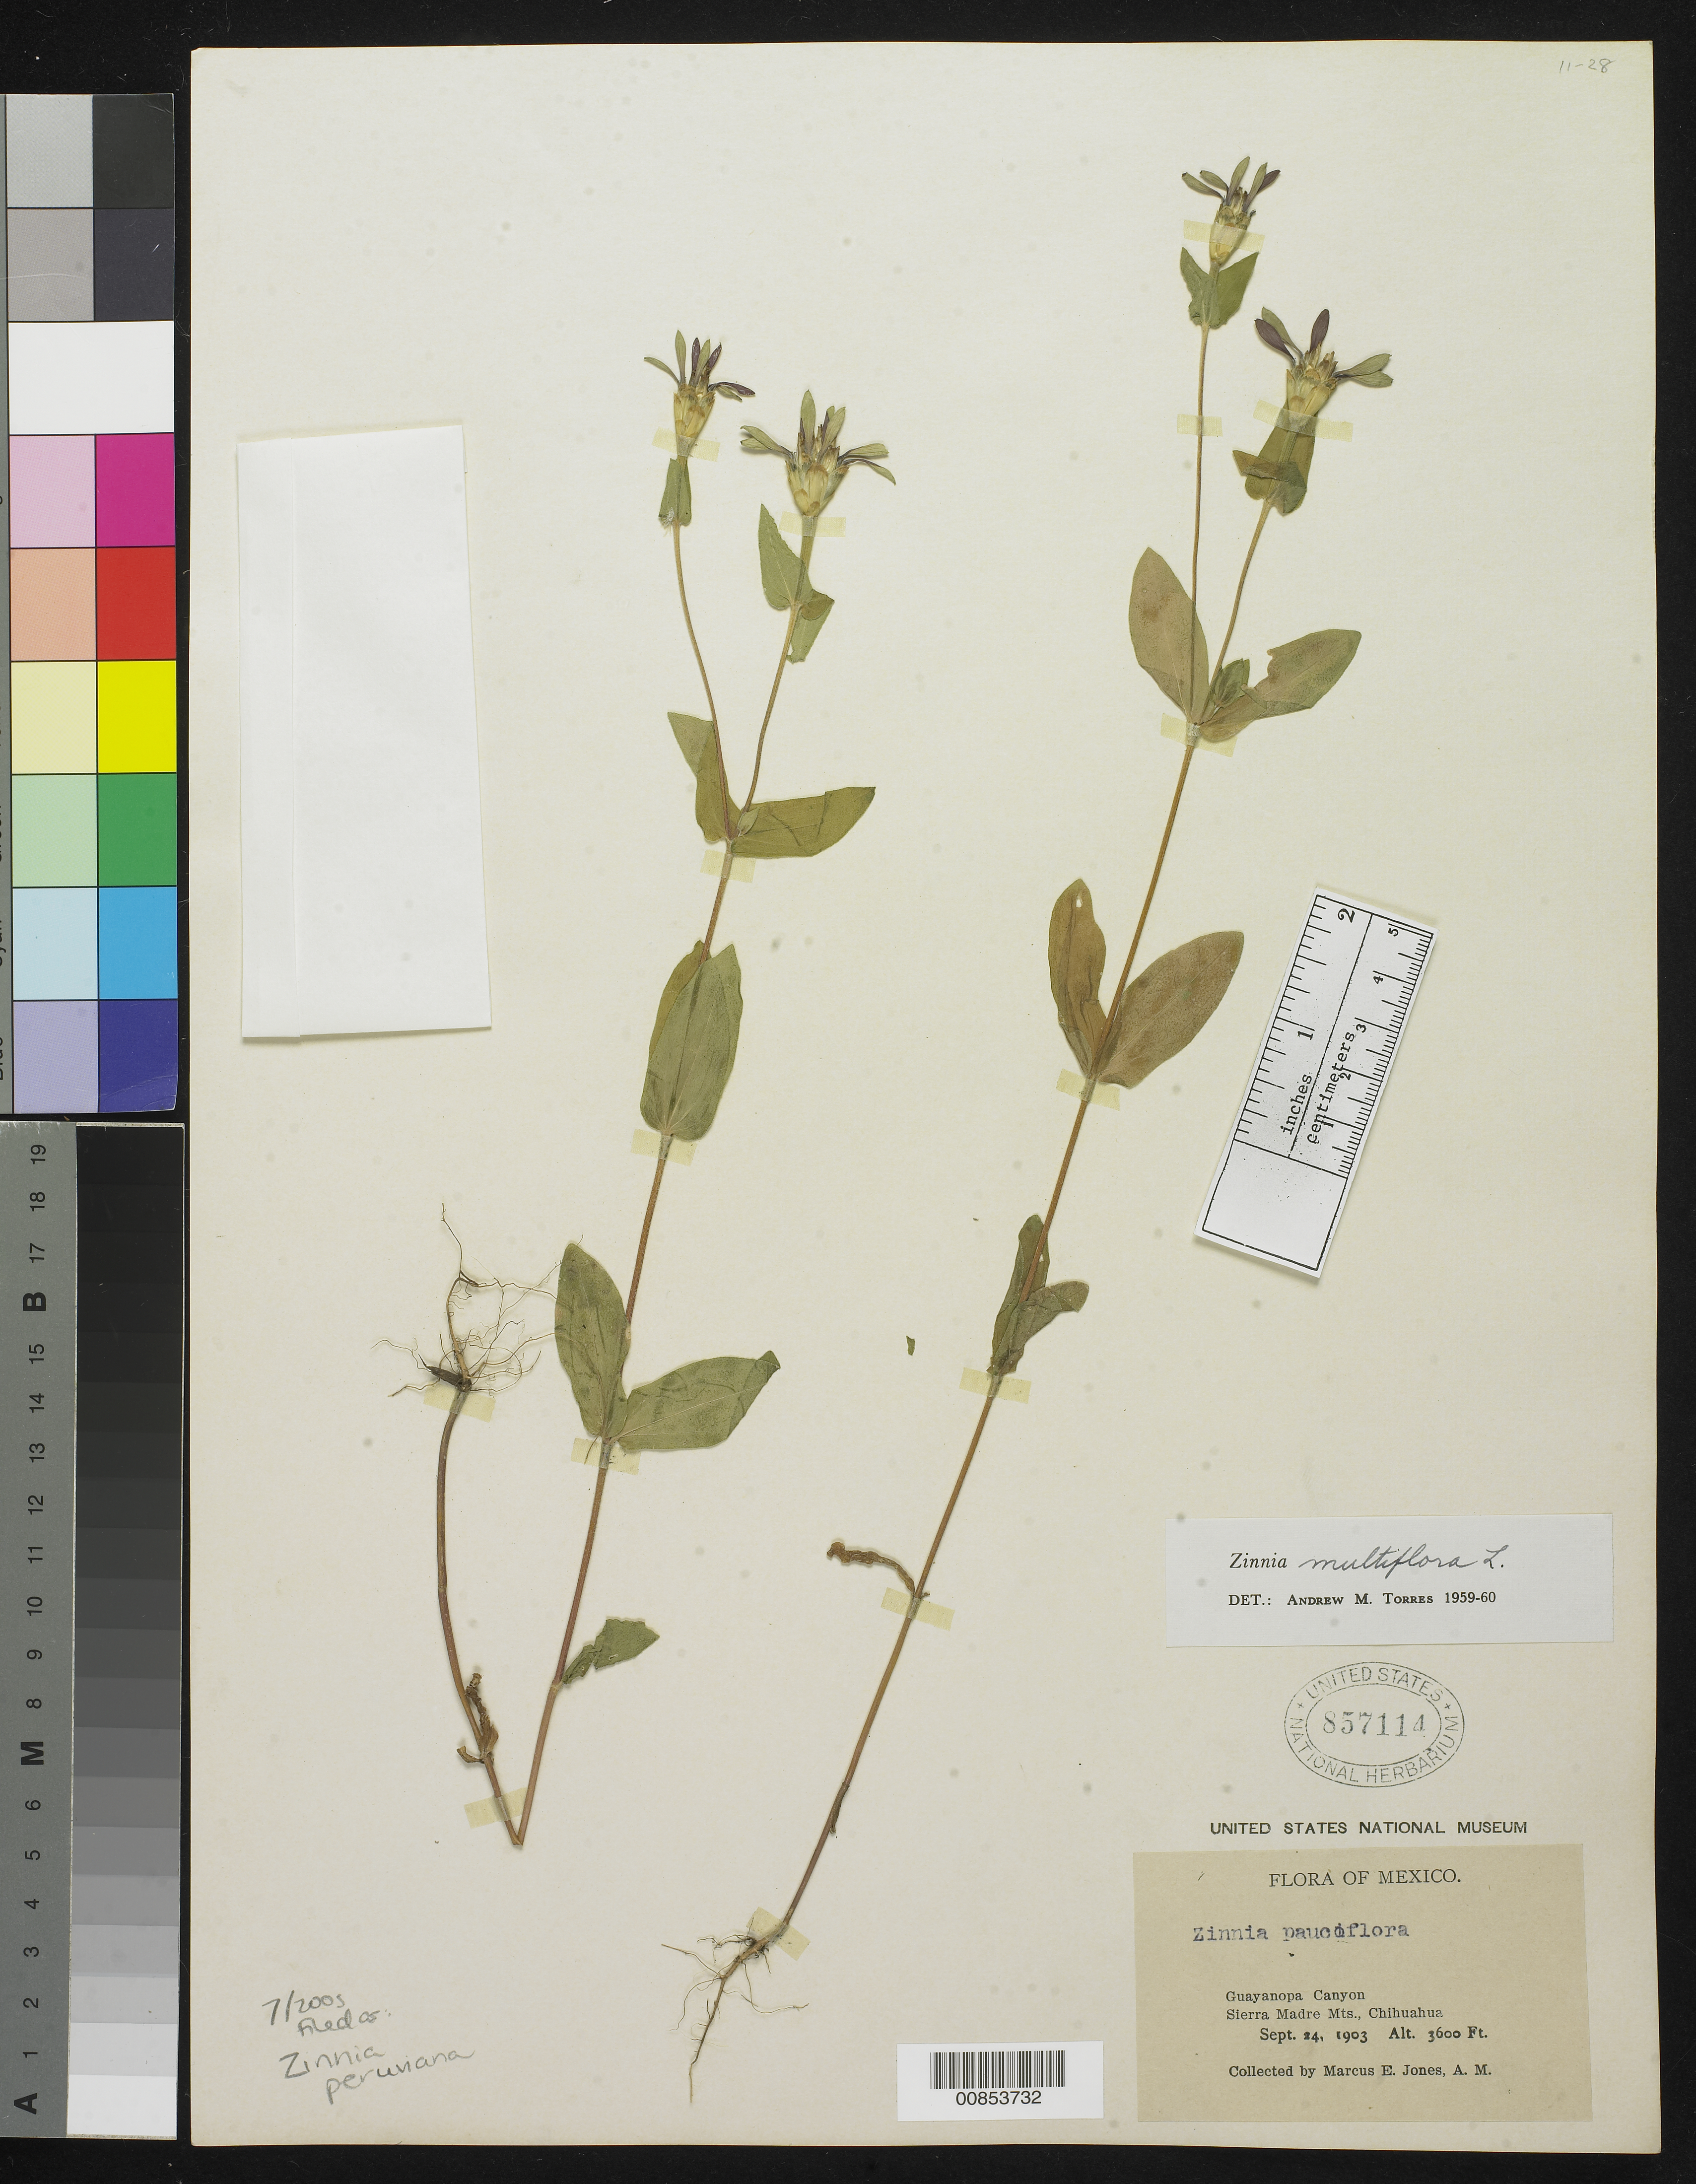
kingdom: Plantae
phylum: Tracheophyta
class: Magnoliopsida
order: Asterales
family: Asteraceae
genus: Zinnia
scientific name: Zinnia peruviana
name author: (L.) L.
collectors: M. E. Jones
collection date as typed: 24 Sep 1903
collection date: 1903-09-24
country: Mexico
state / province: Chihuahua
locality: Guayanopa Canyon. Sierra Madre Mts., Chihuahua.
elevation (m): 1097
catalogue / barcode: US 857114